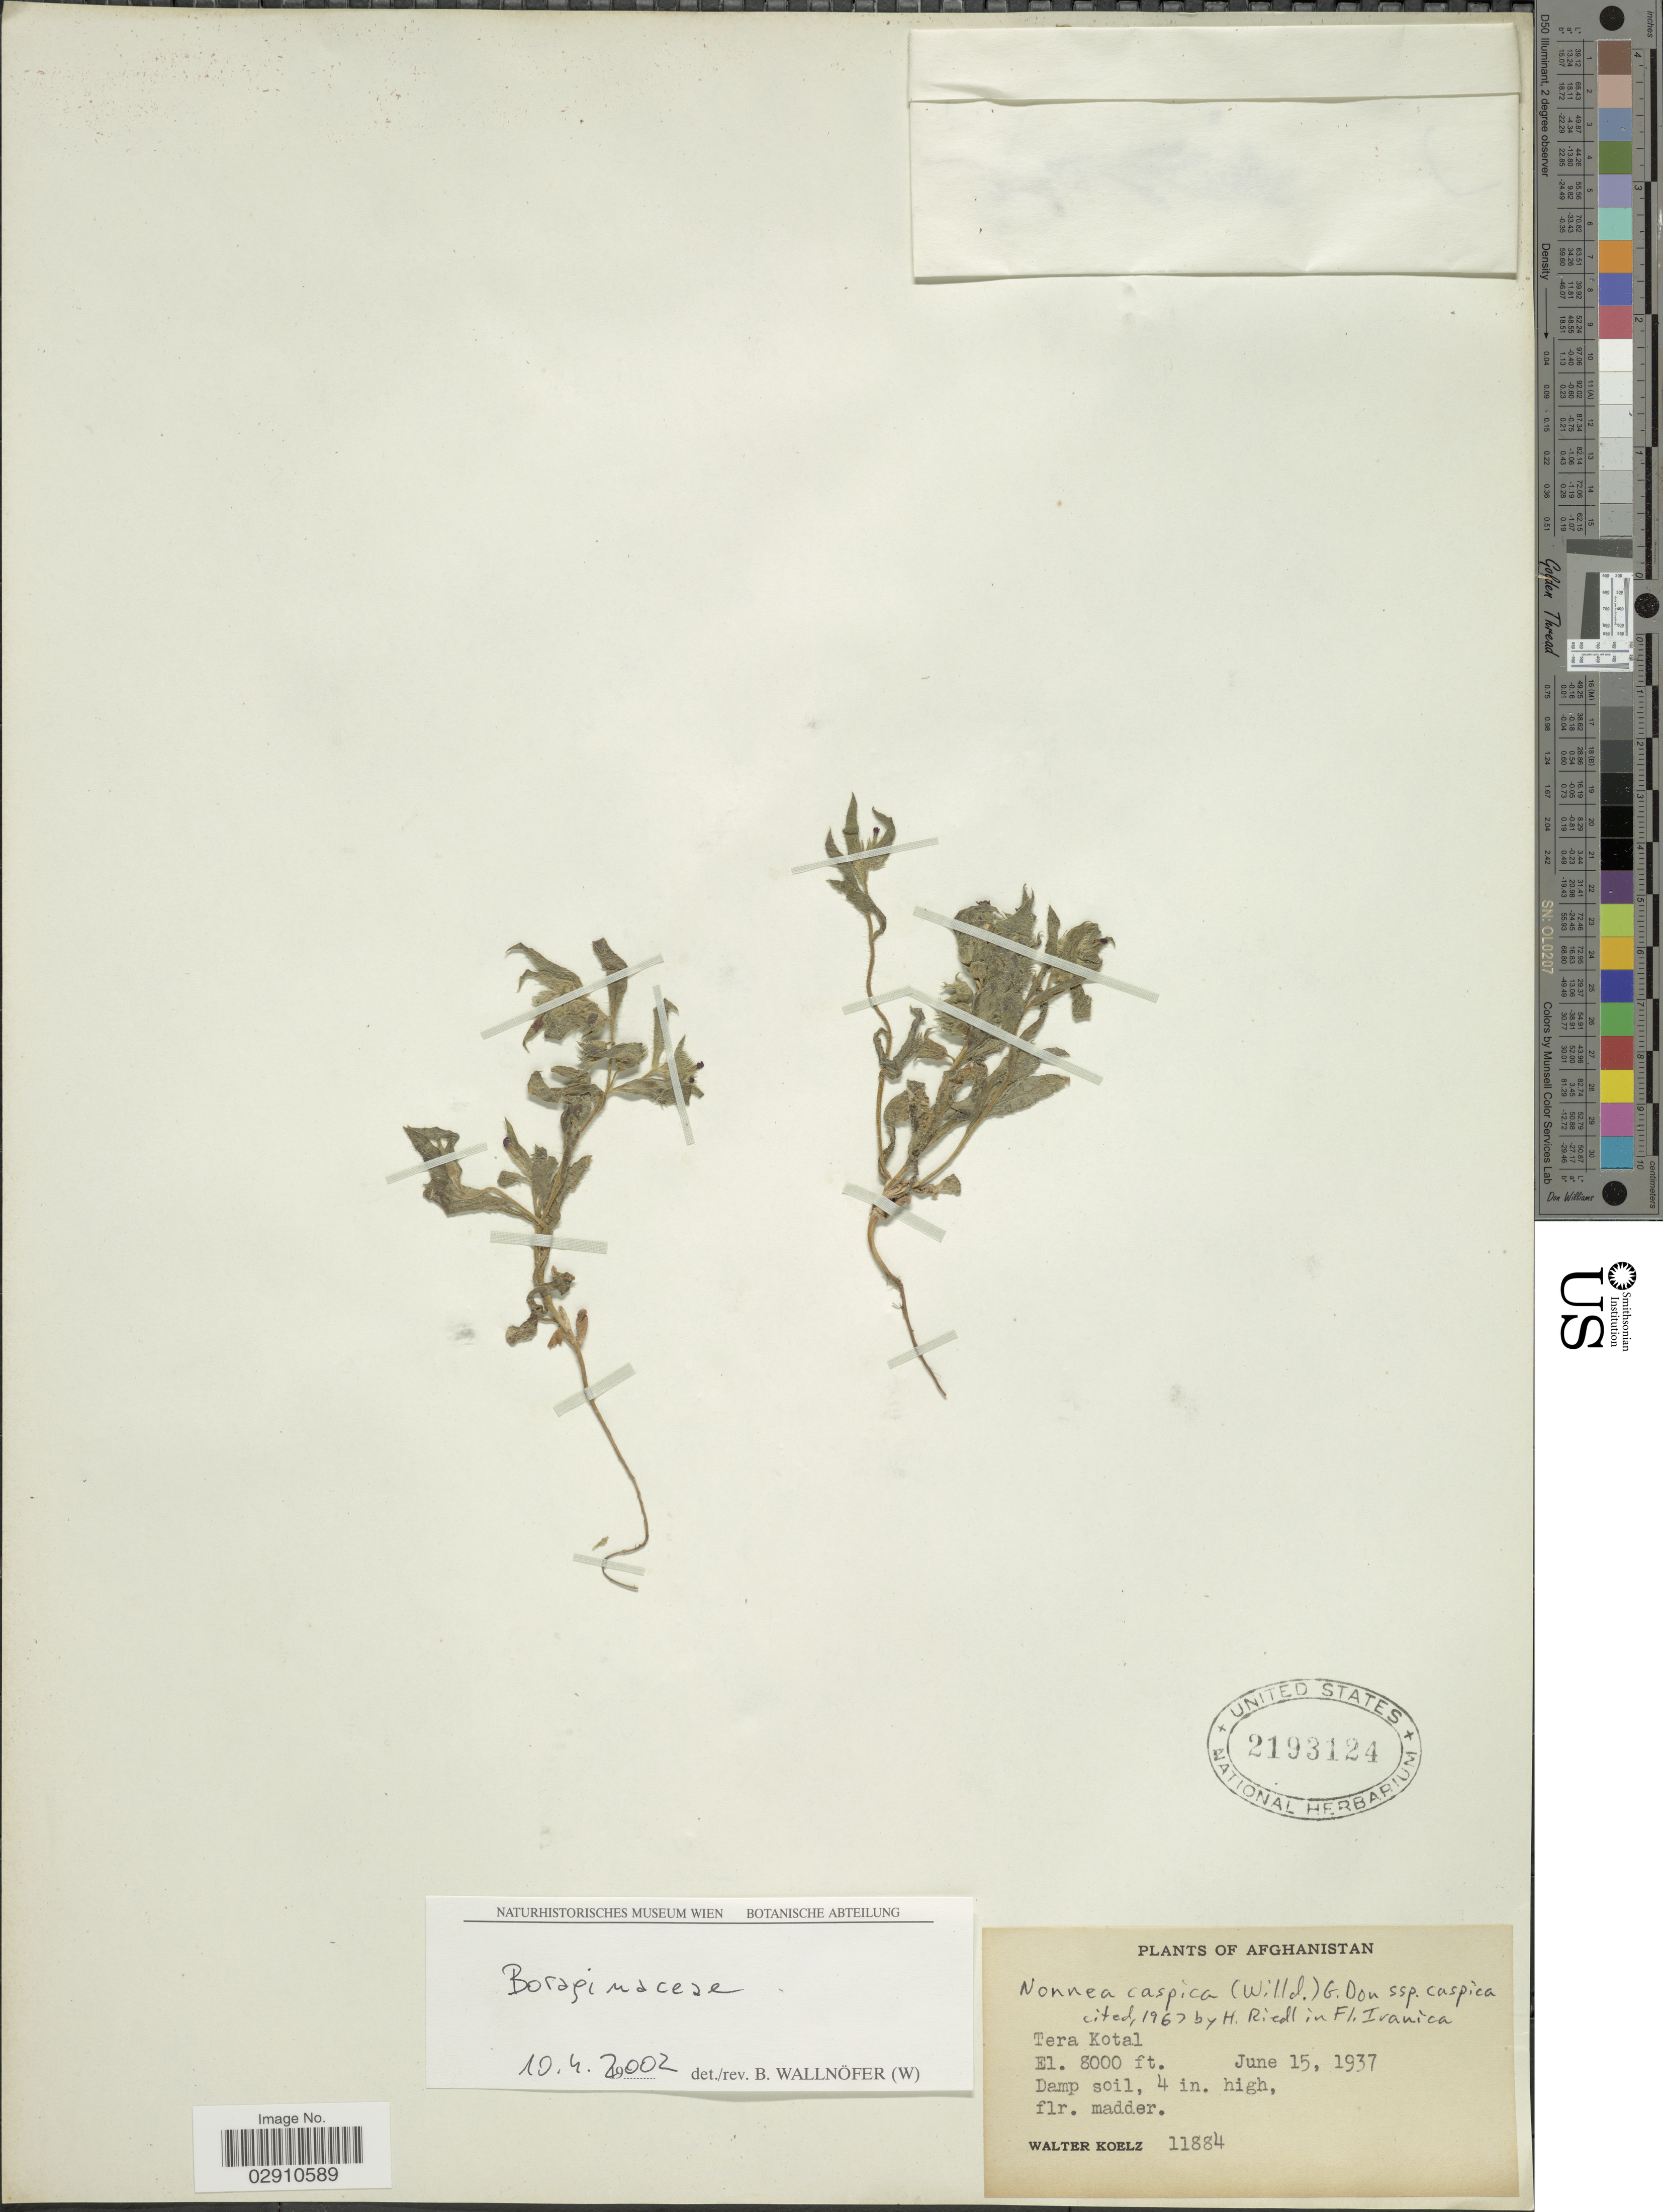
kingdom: Plantae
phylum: Tracheophyta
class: Magnoliopsida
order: Boraginales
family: Boraginaceae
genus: Nonea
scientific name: Nonea caspica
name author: (Willd.) G. Don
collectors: W. N. Koelz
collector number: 11884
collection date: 1937-06-15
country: Afghanistan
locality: Tera Kotal.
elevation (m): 2438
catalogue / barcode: US 2193124